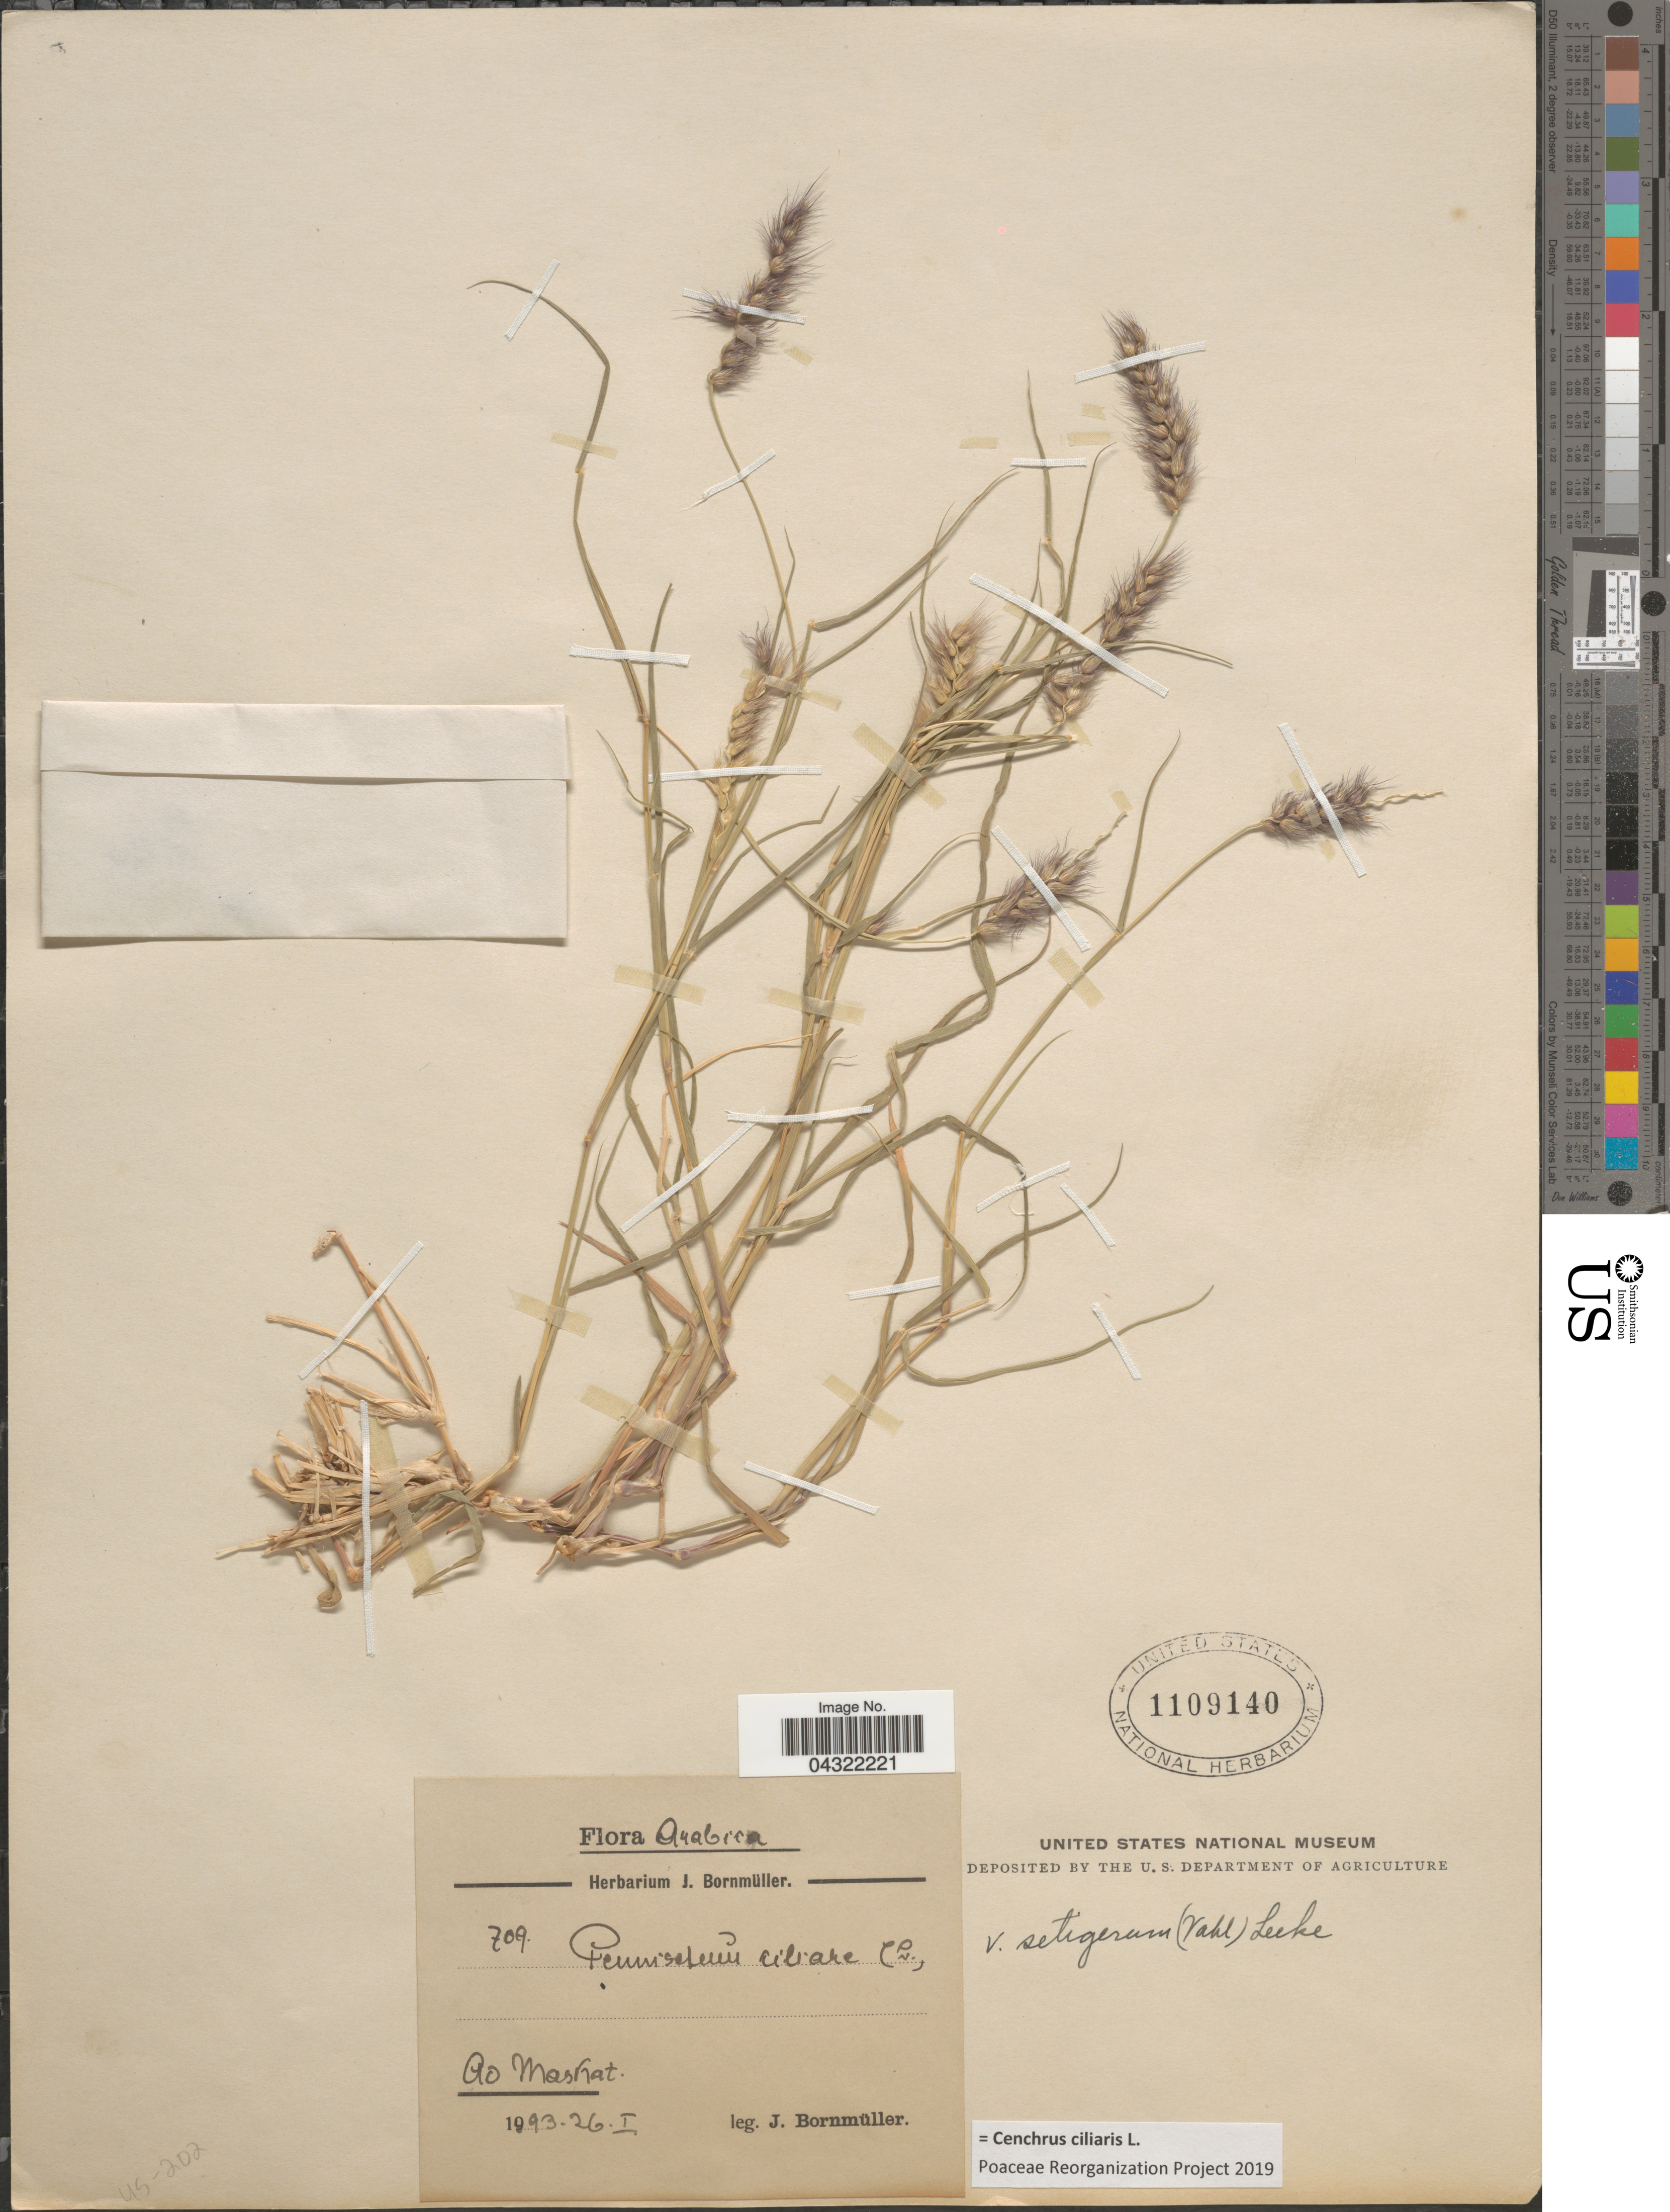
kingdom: Plantae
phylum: Tracheophyta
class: Liliopsida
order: Poales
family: Poaceae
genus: Cenchrus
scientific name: Cenchrus ciliaris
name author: L.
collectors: J. Bornmüller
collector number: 709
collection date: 1993-01-26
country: Oman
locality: Arabica. Ad Maskat.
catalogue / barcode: US 1109140